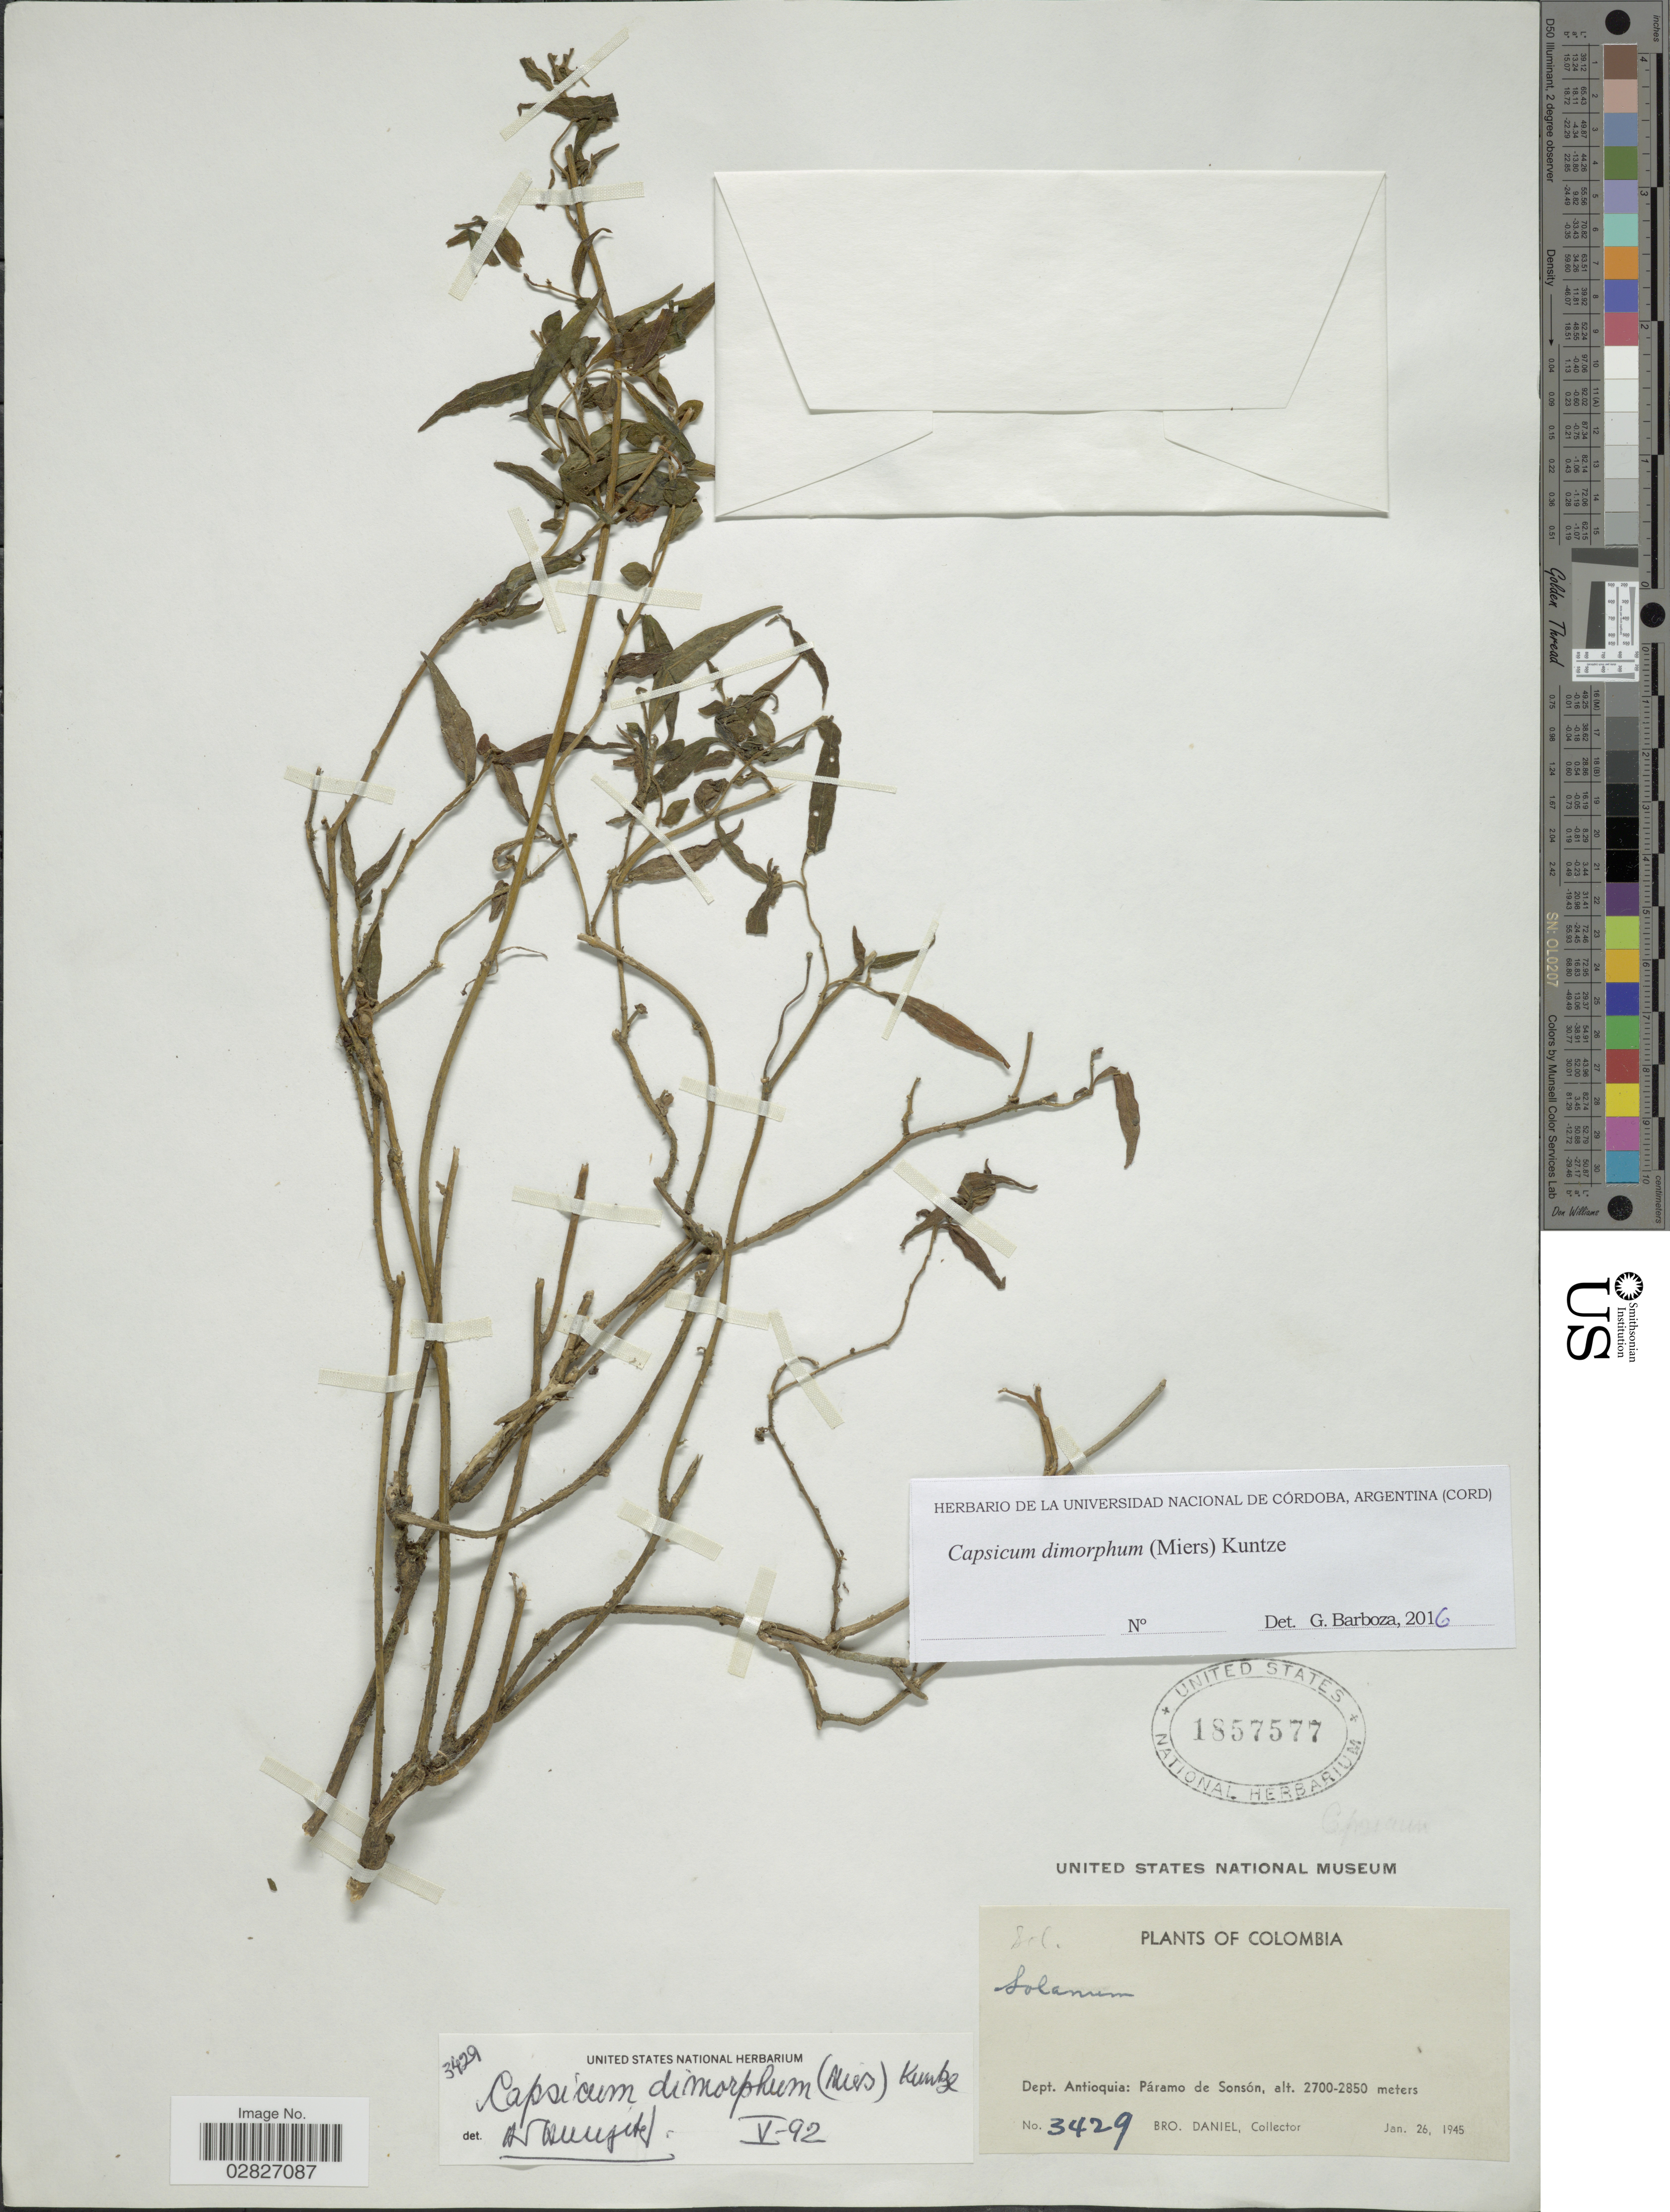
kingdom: Plantae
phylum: Tracheophyta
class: Magnoliopsida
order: Solanales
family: Solanaceae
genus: Capsicum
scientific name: Capsicum dimorphum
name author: (Miers) Kuntze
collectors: Bro. Daniel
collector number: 3429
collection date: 1945-01-26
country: Colombia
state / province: Antioquia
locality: Dept. Antioquia, Páramo de Sonsón.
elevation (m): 2700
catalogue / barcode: US 1857577